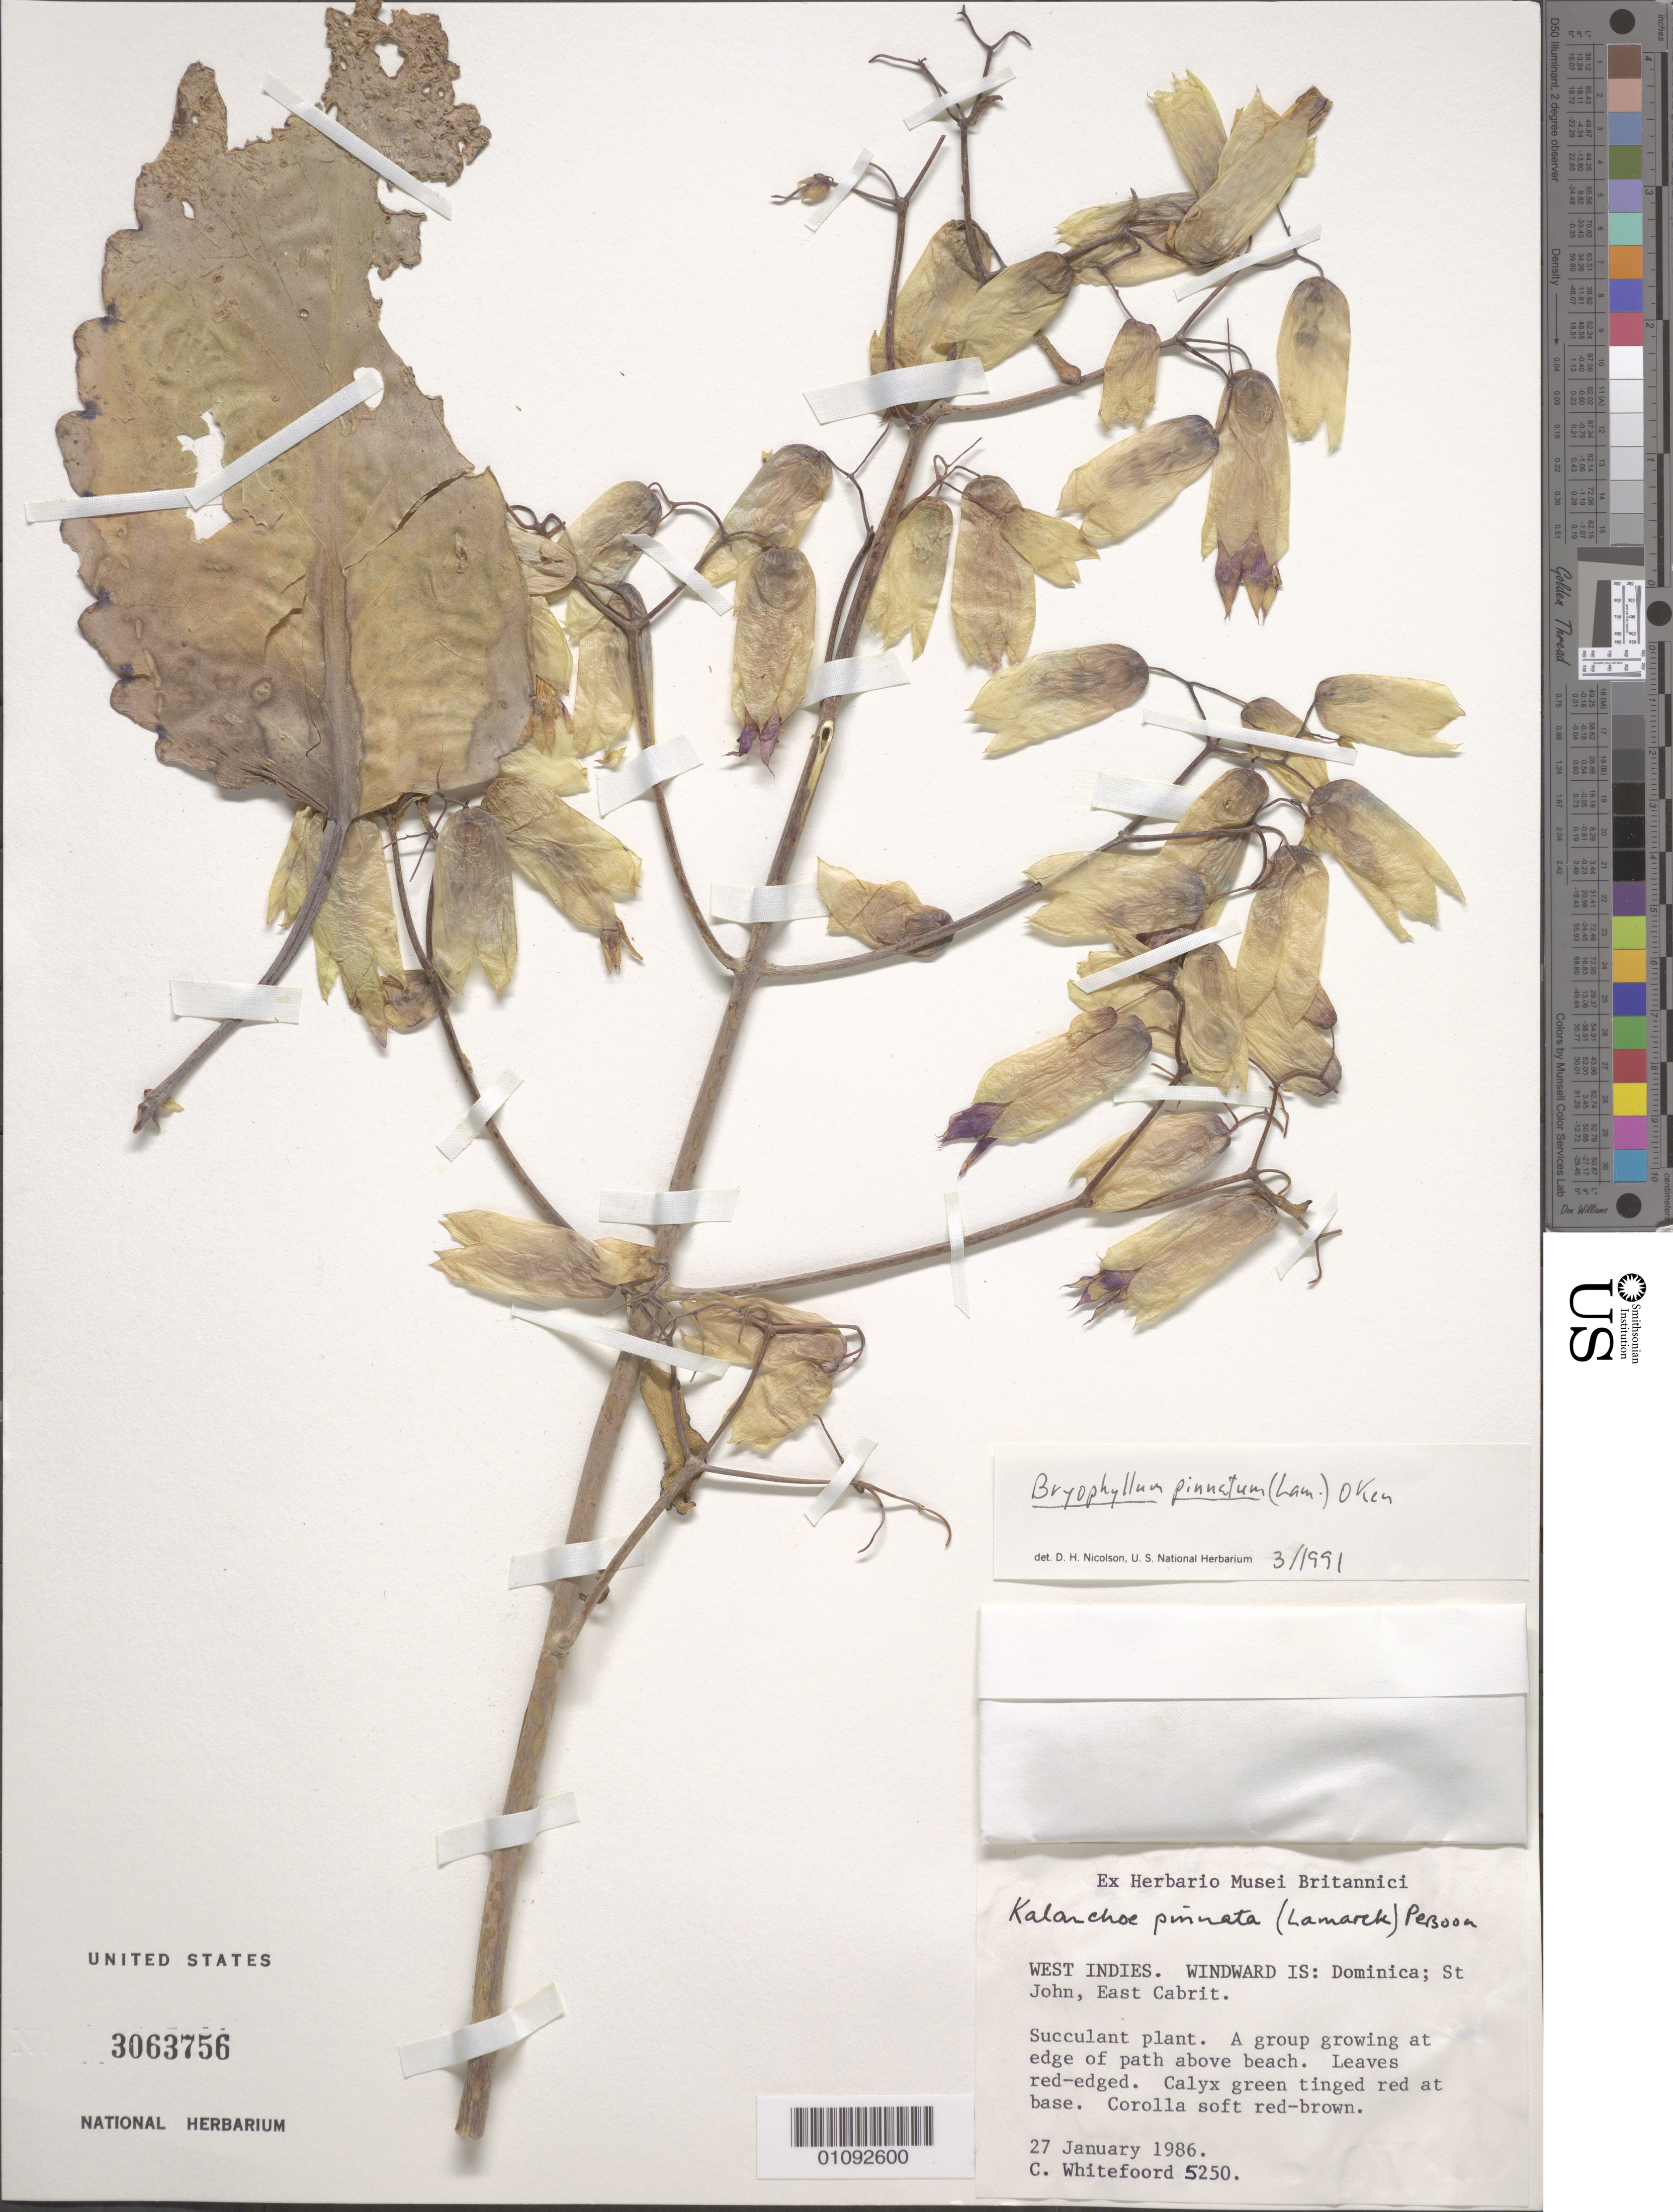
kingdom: Plantae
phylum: Tracheophyta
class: Magnoliopsida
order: Saxifragales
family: Crassulaceae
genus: Kalanchoe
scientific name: Kalanchoe pinnata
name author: (Lam.) Pers.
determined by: Strong, Mark T., (BOT), Smithsonian Institution - National Museum of Natural History (UNITED STATES)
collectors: C. Whitefoord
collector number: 5250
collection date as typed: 27 Jan 1986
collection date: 1986-01-27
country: Dominica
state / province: St. John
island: Dominica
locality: E Cabrit.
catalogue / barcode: US 3063756